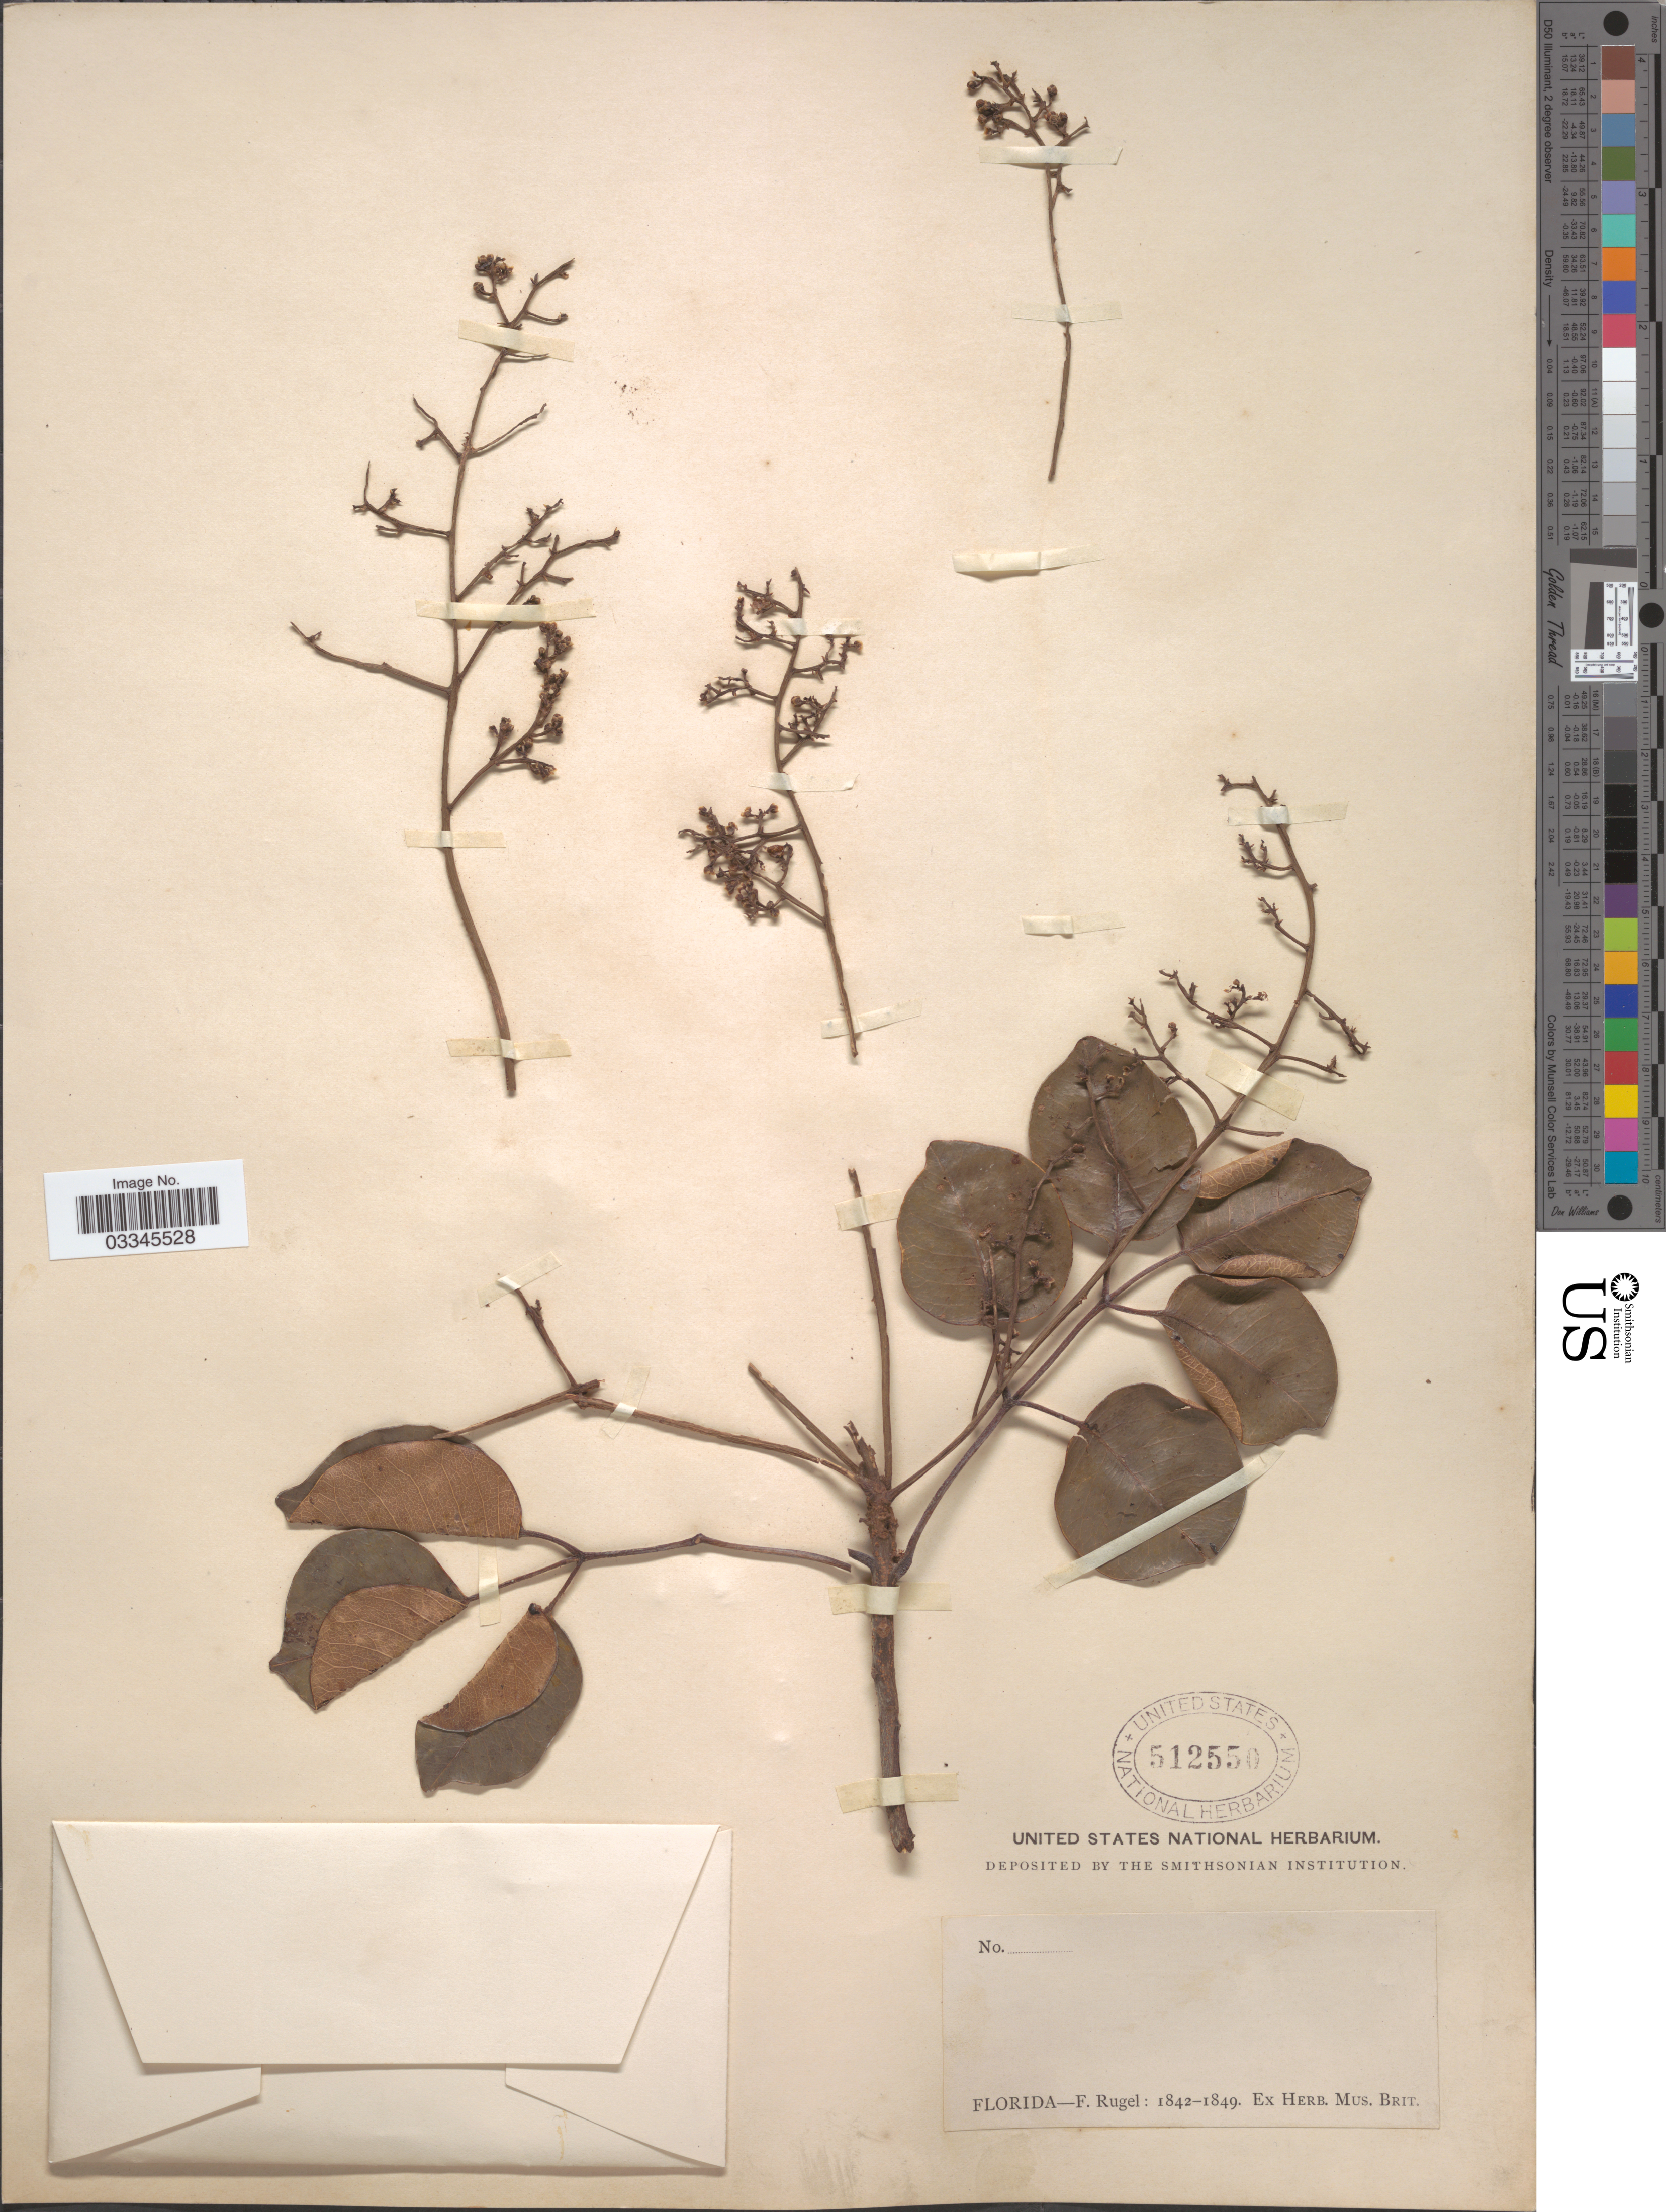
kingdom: Plantae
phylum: Tracheophyta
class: Magnoliopsida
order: Sapindales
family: Anacardiaceae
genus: Metopium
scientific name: Metopium toxiferum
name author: (L.) Krug & Urb.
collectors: F. Rugel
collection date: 1842/1849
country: United States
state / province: Florida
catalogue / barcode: US 512550